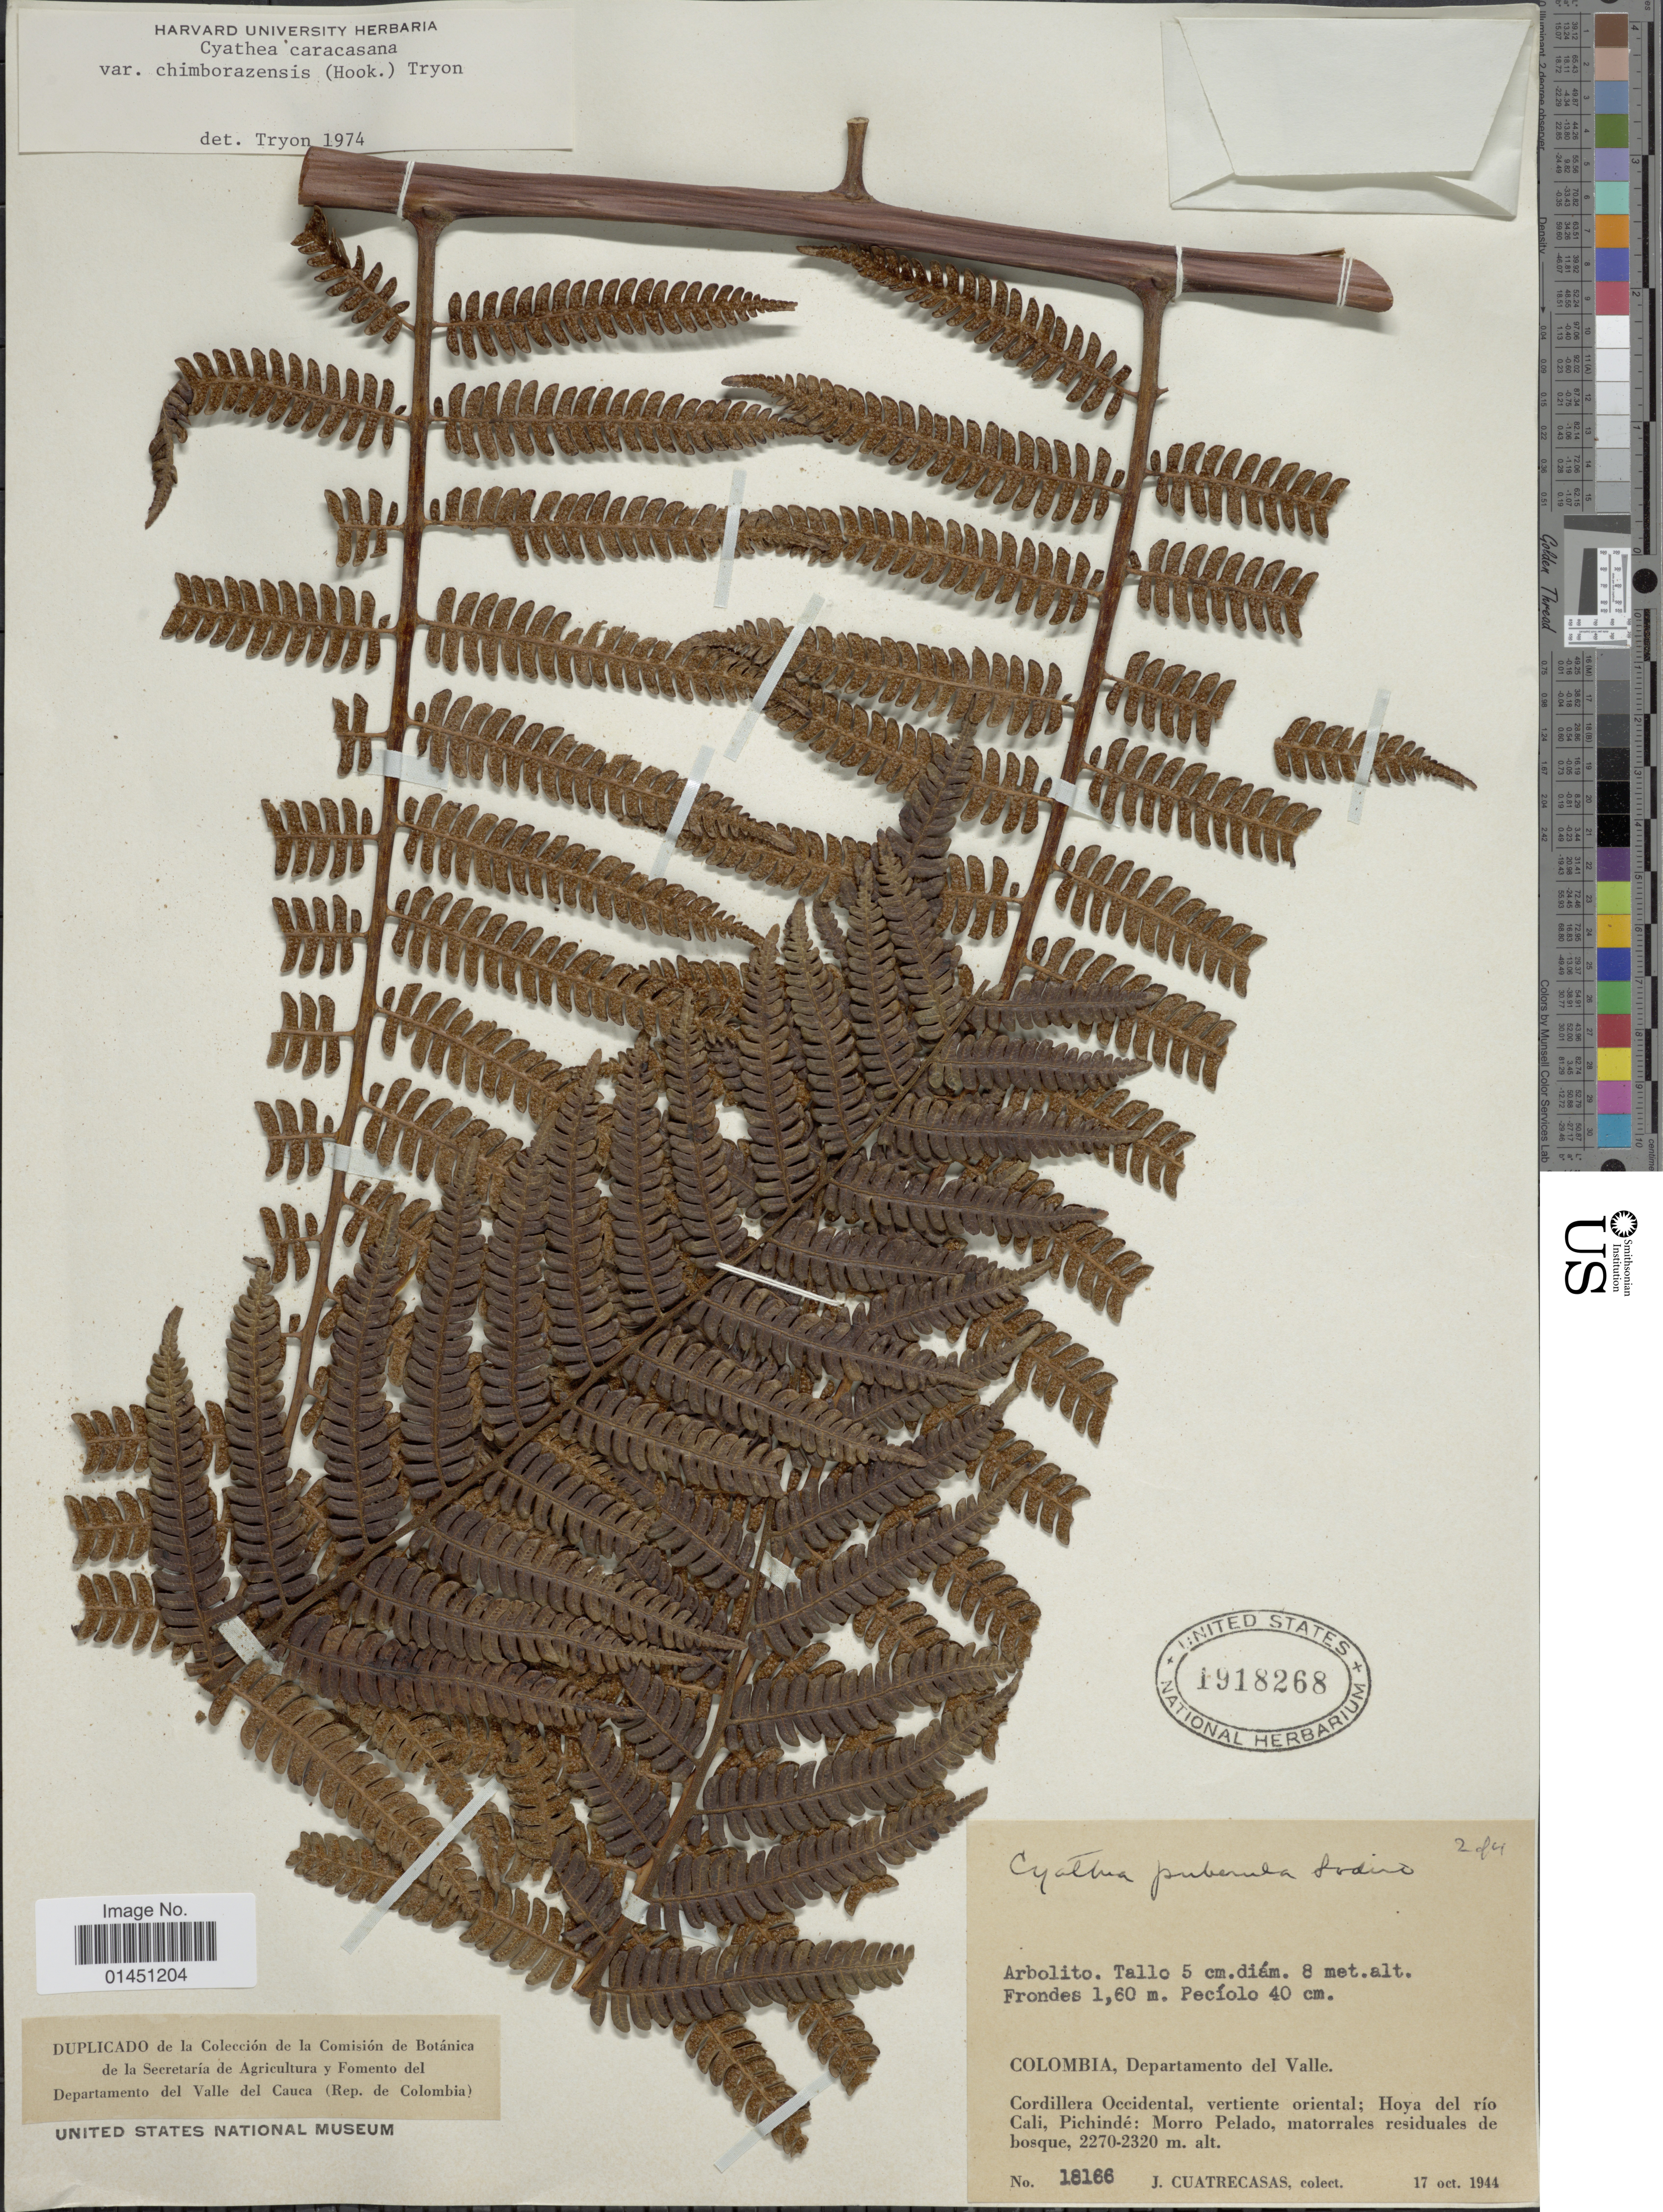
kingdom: Plantae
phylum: Tracheophyta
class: Polypodiopsida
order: Cyatheales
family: Cyatheaceae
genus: Cyathea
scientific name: Cyathea caracasana var. chimborazensis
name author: (Hook.) R.M. Tryon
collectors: J. Cuatrecasas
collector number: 18166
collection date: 1944-10-17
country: Colombia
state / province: Valle del Cauca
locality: Departamento del Valle, Cordillera Occidental, vertiente oriental; Hoya del rio Cali, Pichinde: Morro Pelado, matorrales residuales de bosque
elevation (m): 2270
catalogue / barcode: US 1918268